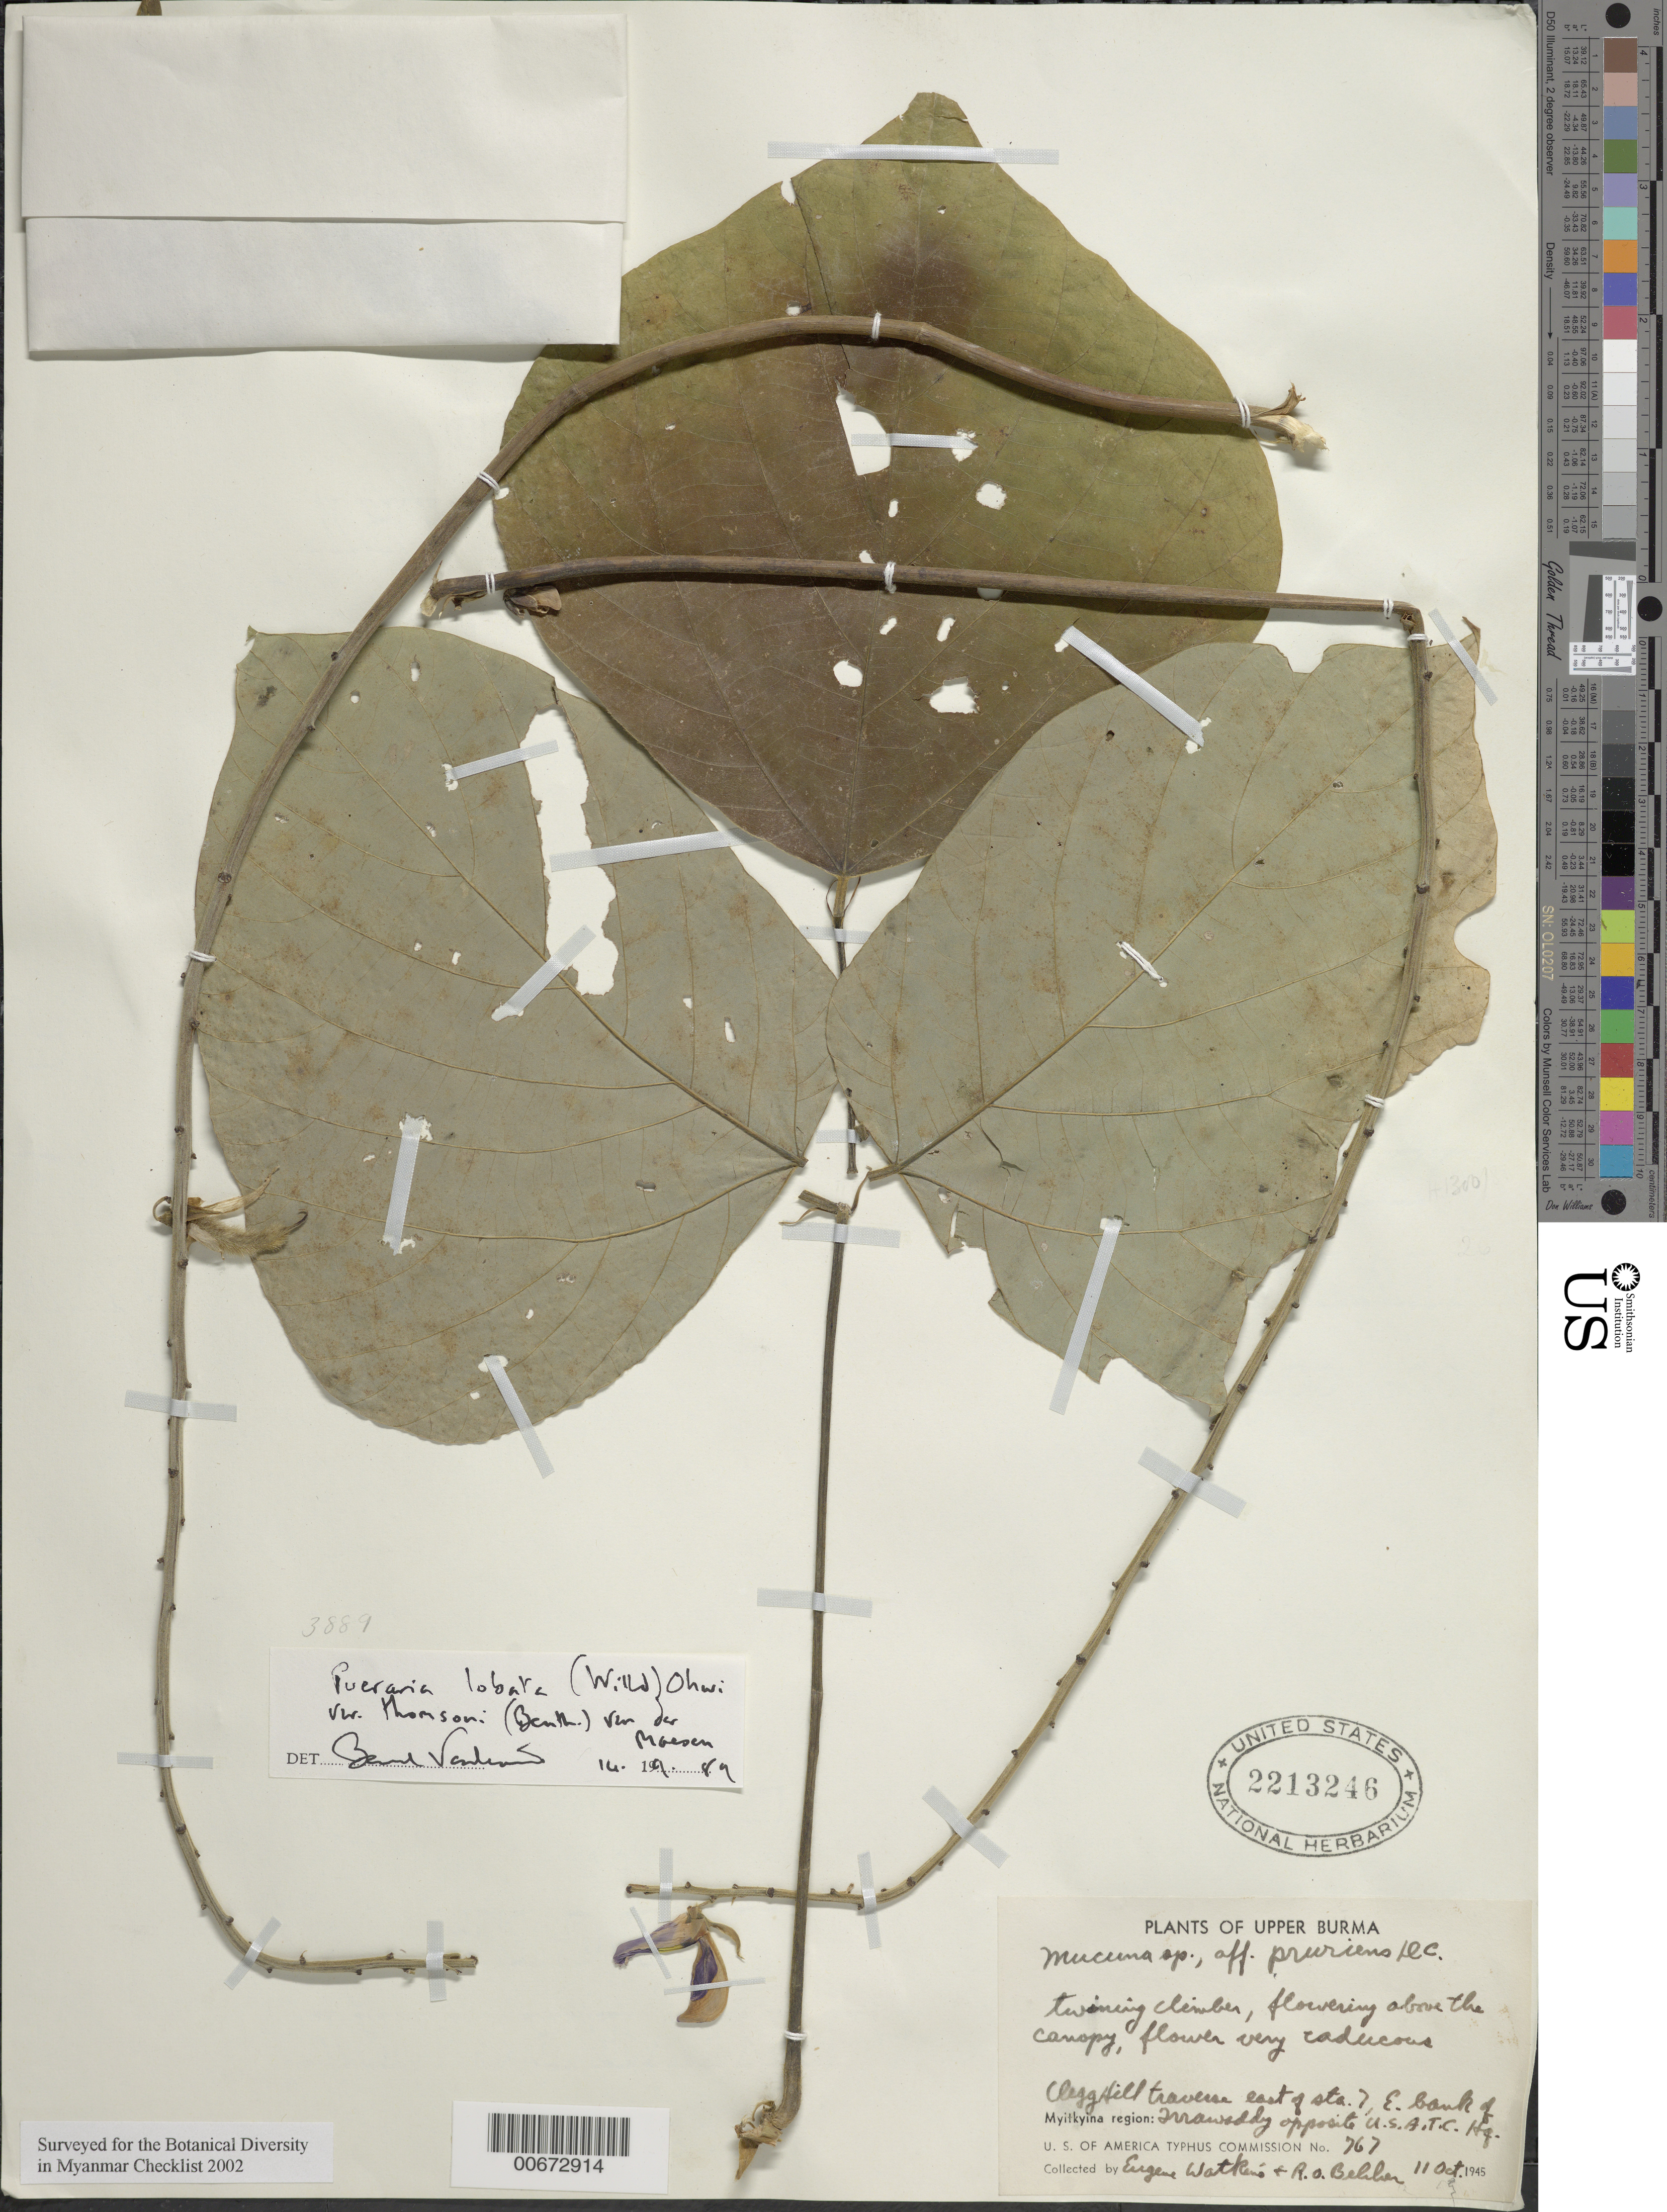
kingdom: Plantae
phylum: Tracheophyta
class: Magnoliopsida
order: Fabales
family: Fabaceae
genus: Pueraria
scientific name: Pueraria lobata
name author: (Willd.) Ohwi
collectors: Watkins, E. & R. Belcher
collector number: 767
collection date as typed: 11 Oct 1945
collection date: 1945-10-11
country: Myanmar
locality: Upper Burma, Myitkyina region, Clegg Hill traverse, Irrawaddy.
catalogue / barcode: US 2213246